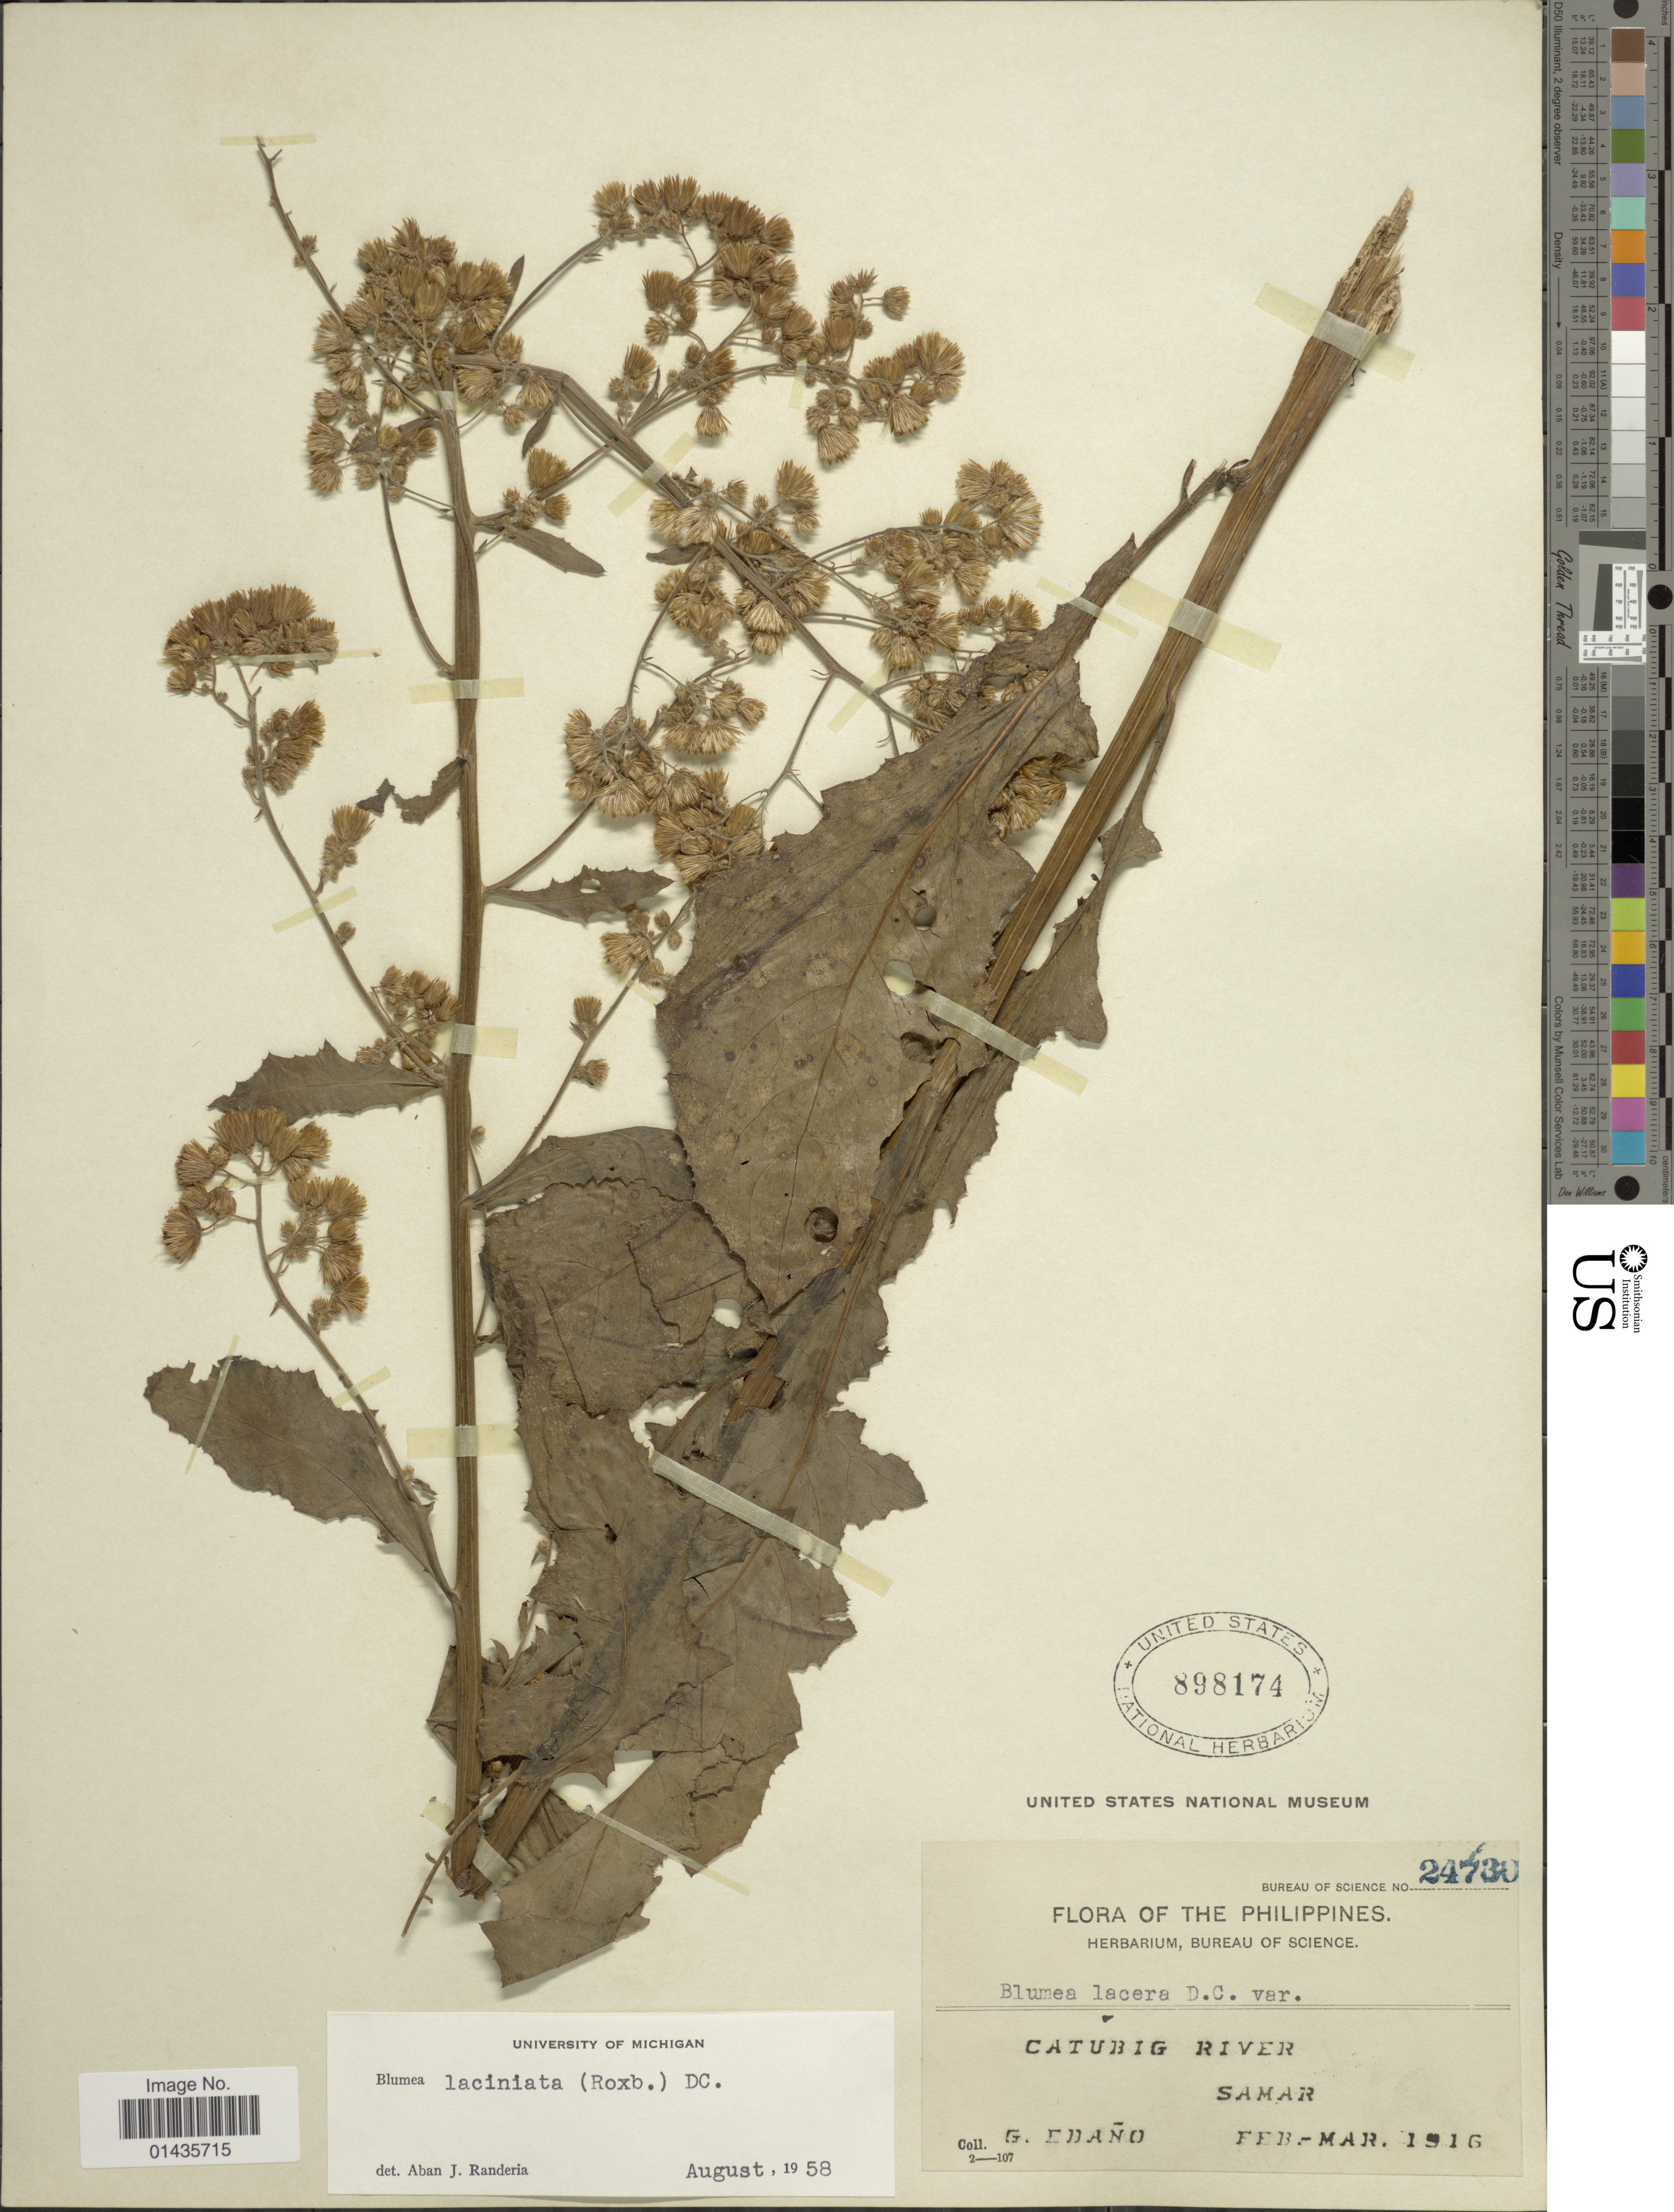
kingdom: Plantae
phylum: Tracheophyta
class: Magnoliopsida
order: Asterales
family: Asteraceae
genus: Blumea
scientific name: Blumea laciniata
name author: (Roxb.) DC.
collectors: G. Edaño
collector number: Bureau of Science 24730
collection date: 1916-02/1916-03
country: Philippines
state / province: Eastern Visayas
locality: Catubig River, Samar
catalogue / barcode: US 898174